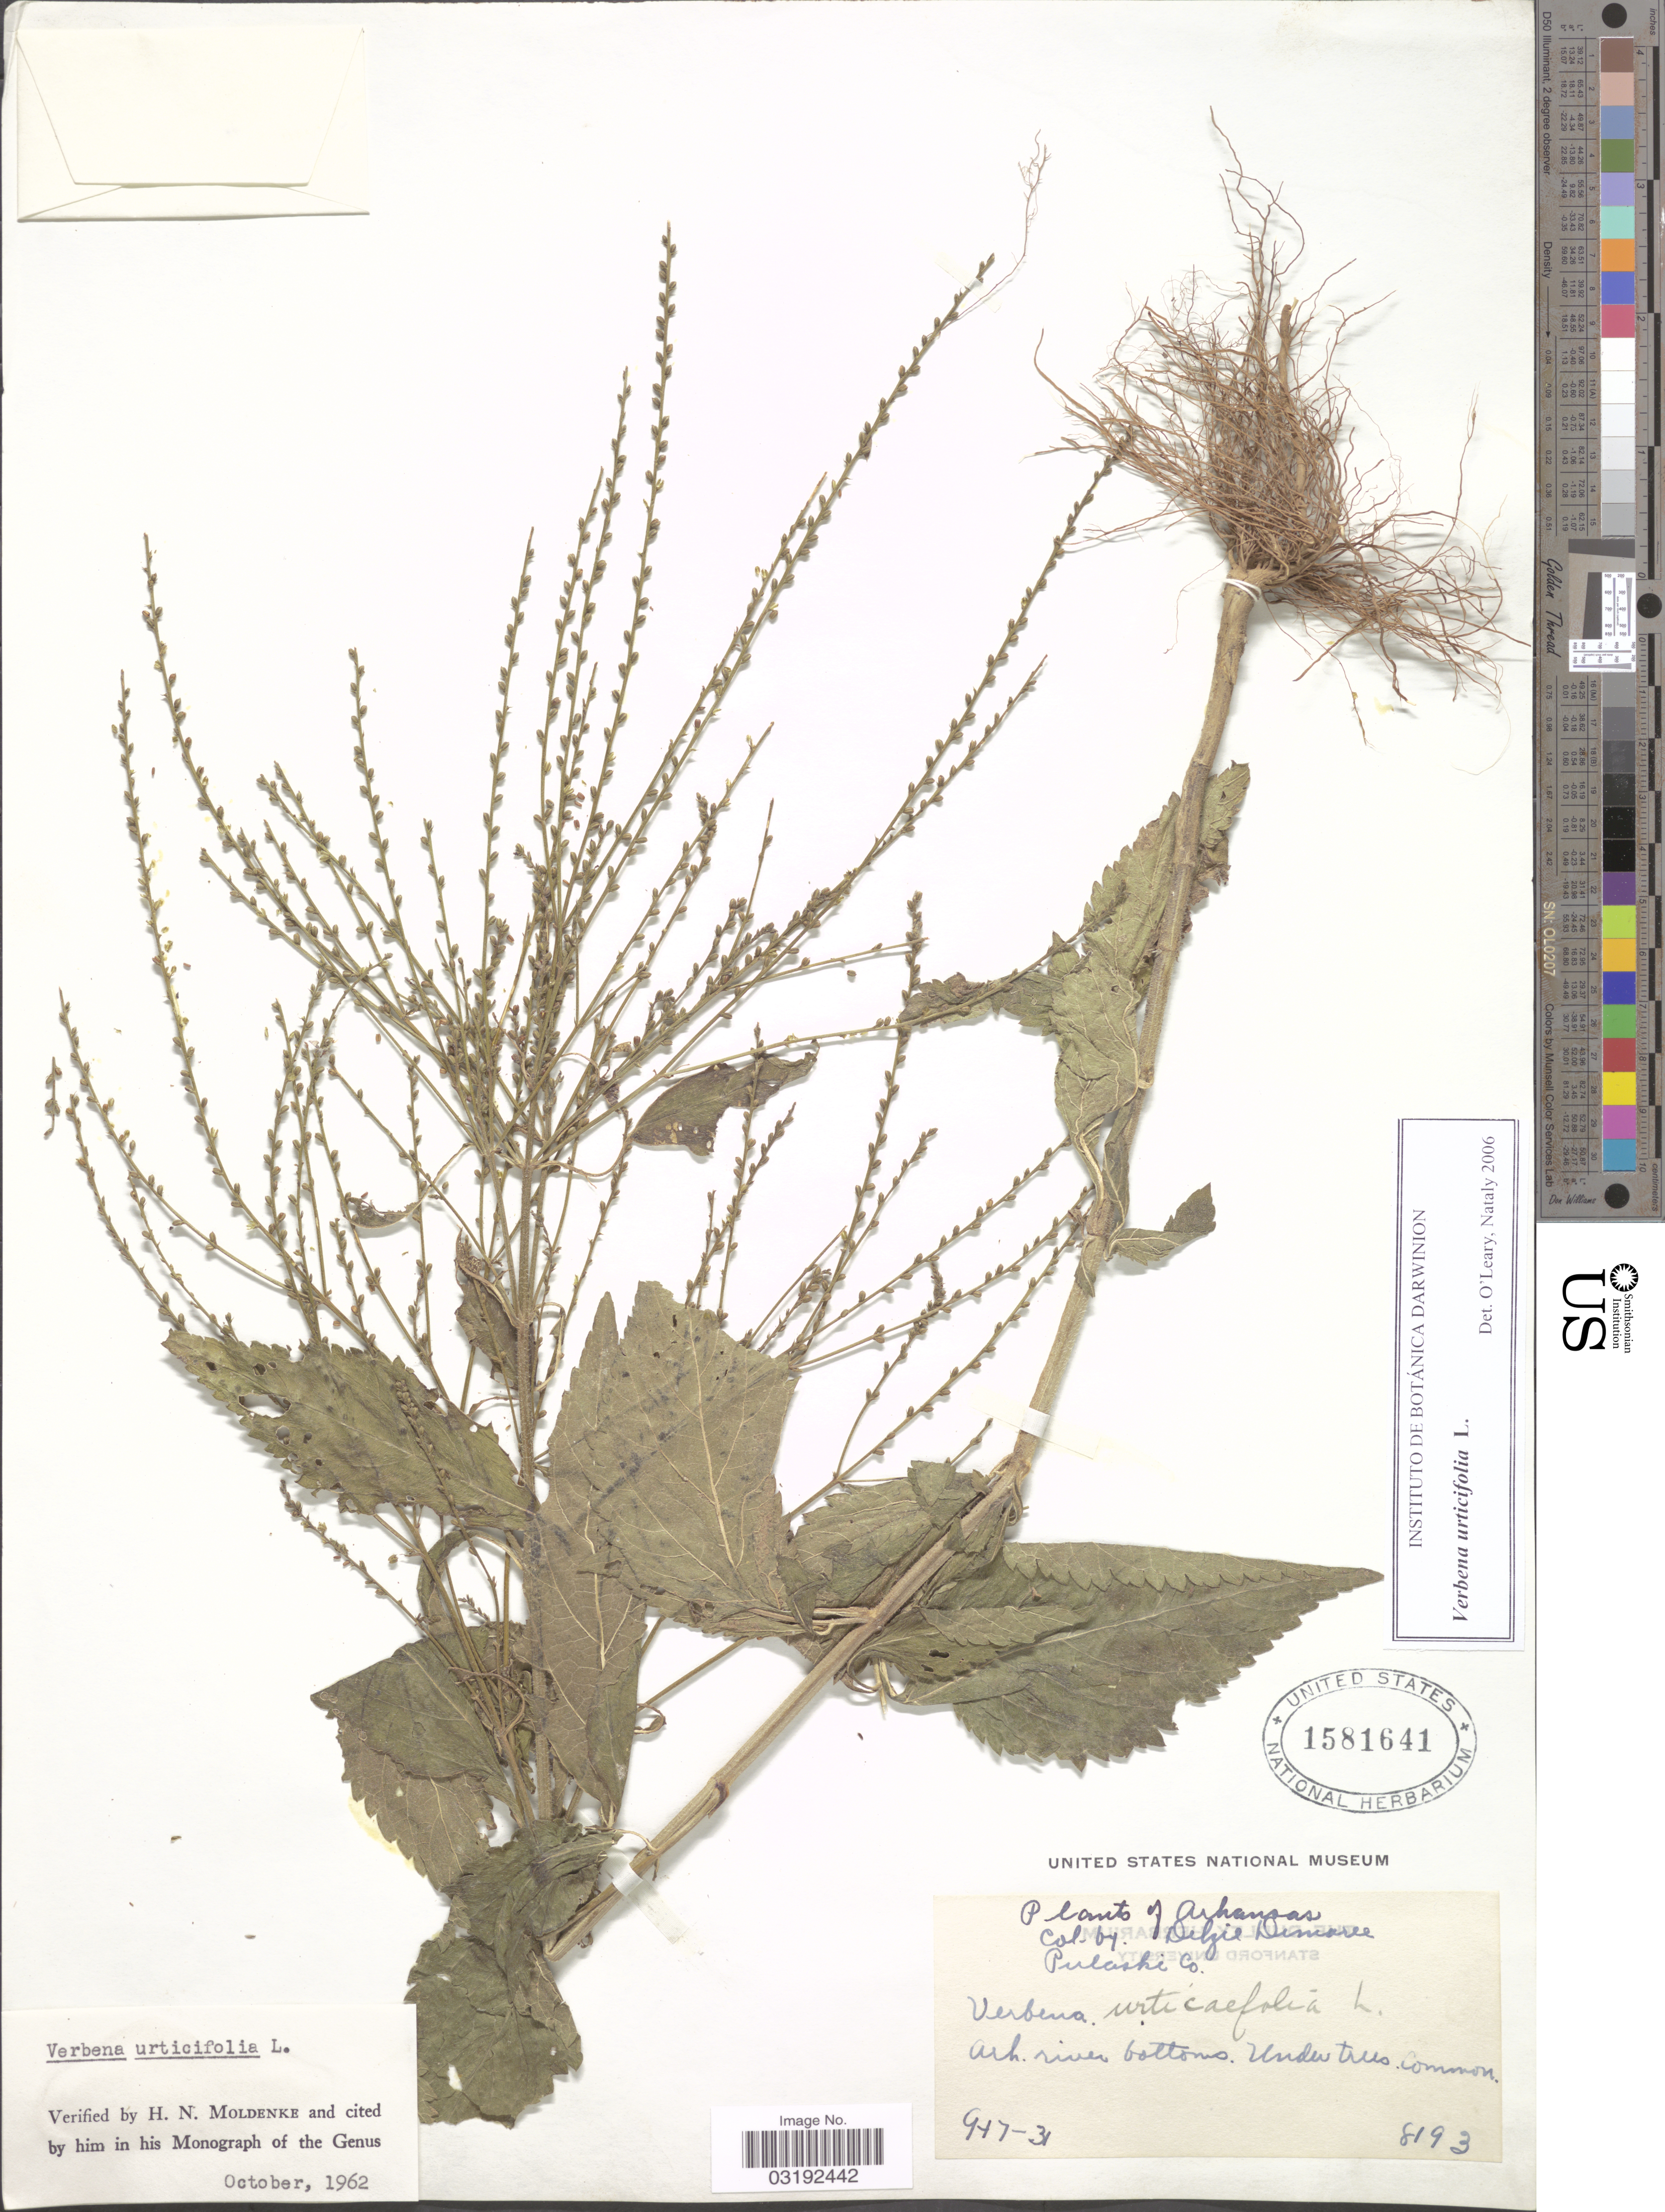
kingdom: Plantae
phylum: Tracheophyta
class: Magnoliopsida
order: Lamiales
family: Verbenaceae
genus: Verbena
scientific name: Verbena urticifolia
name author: L.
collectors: D. Demaree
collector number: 8193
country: United States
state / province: Arkansas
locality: Pulaski Co. Ash river bottoms.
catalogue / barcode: US 1581641